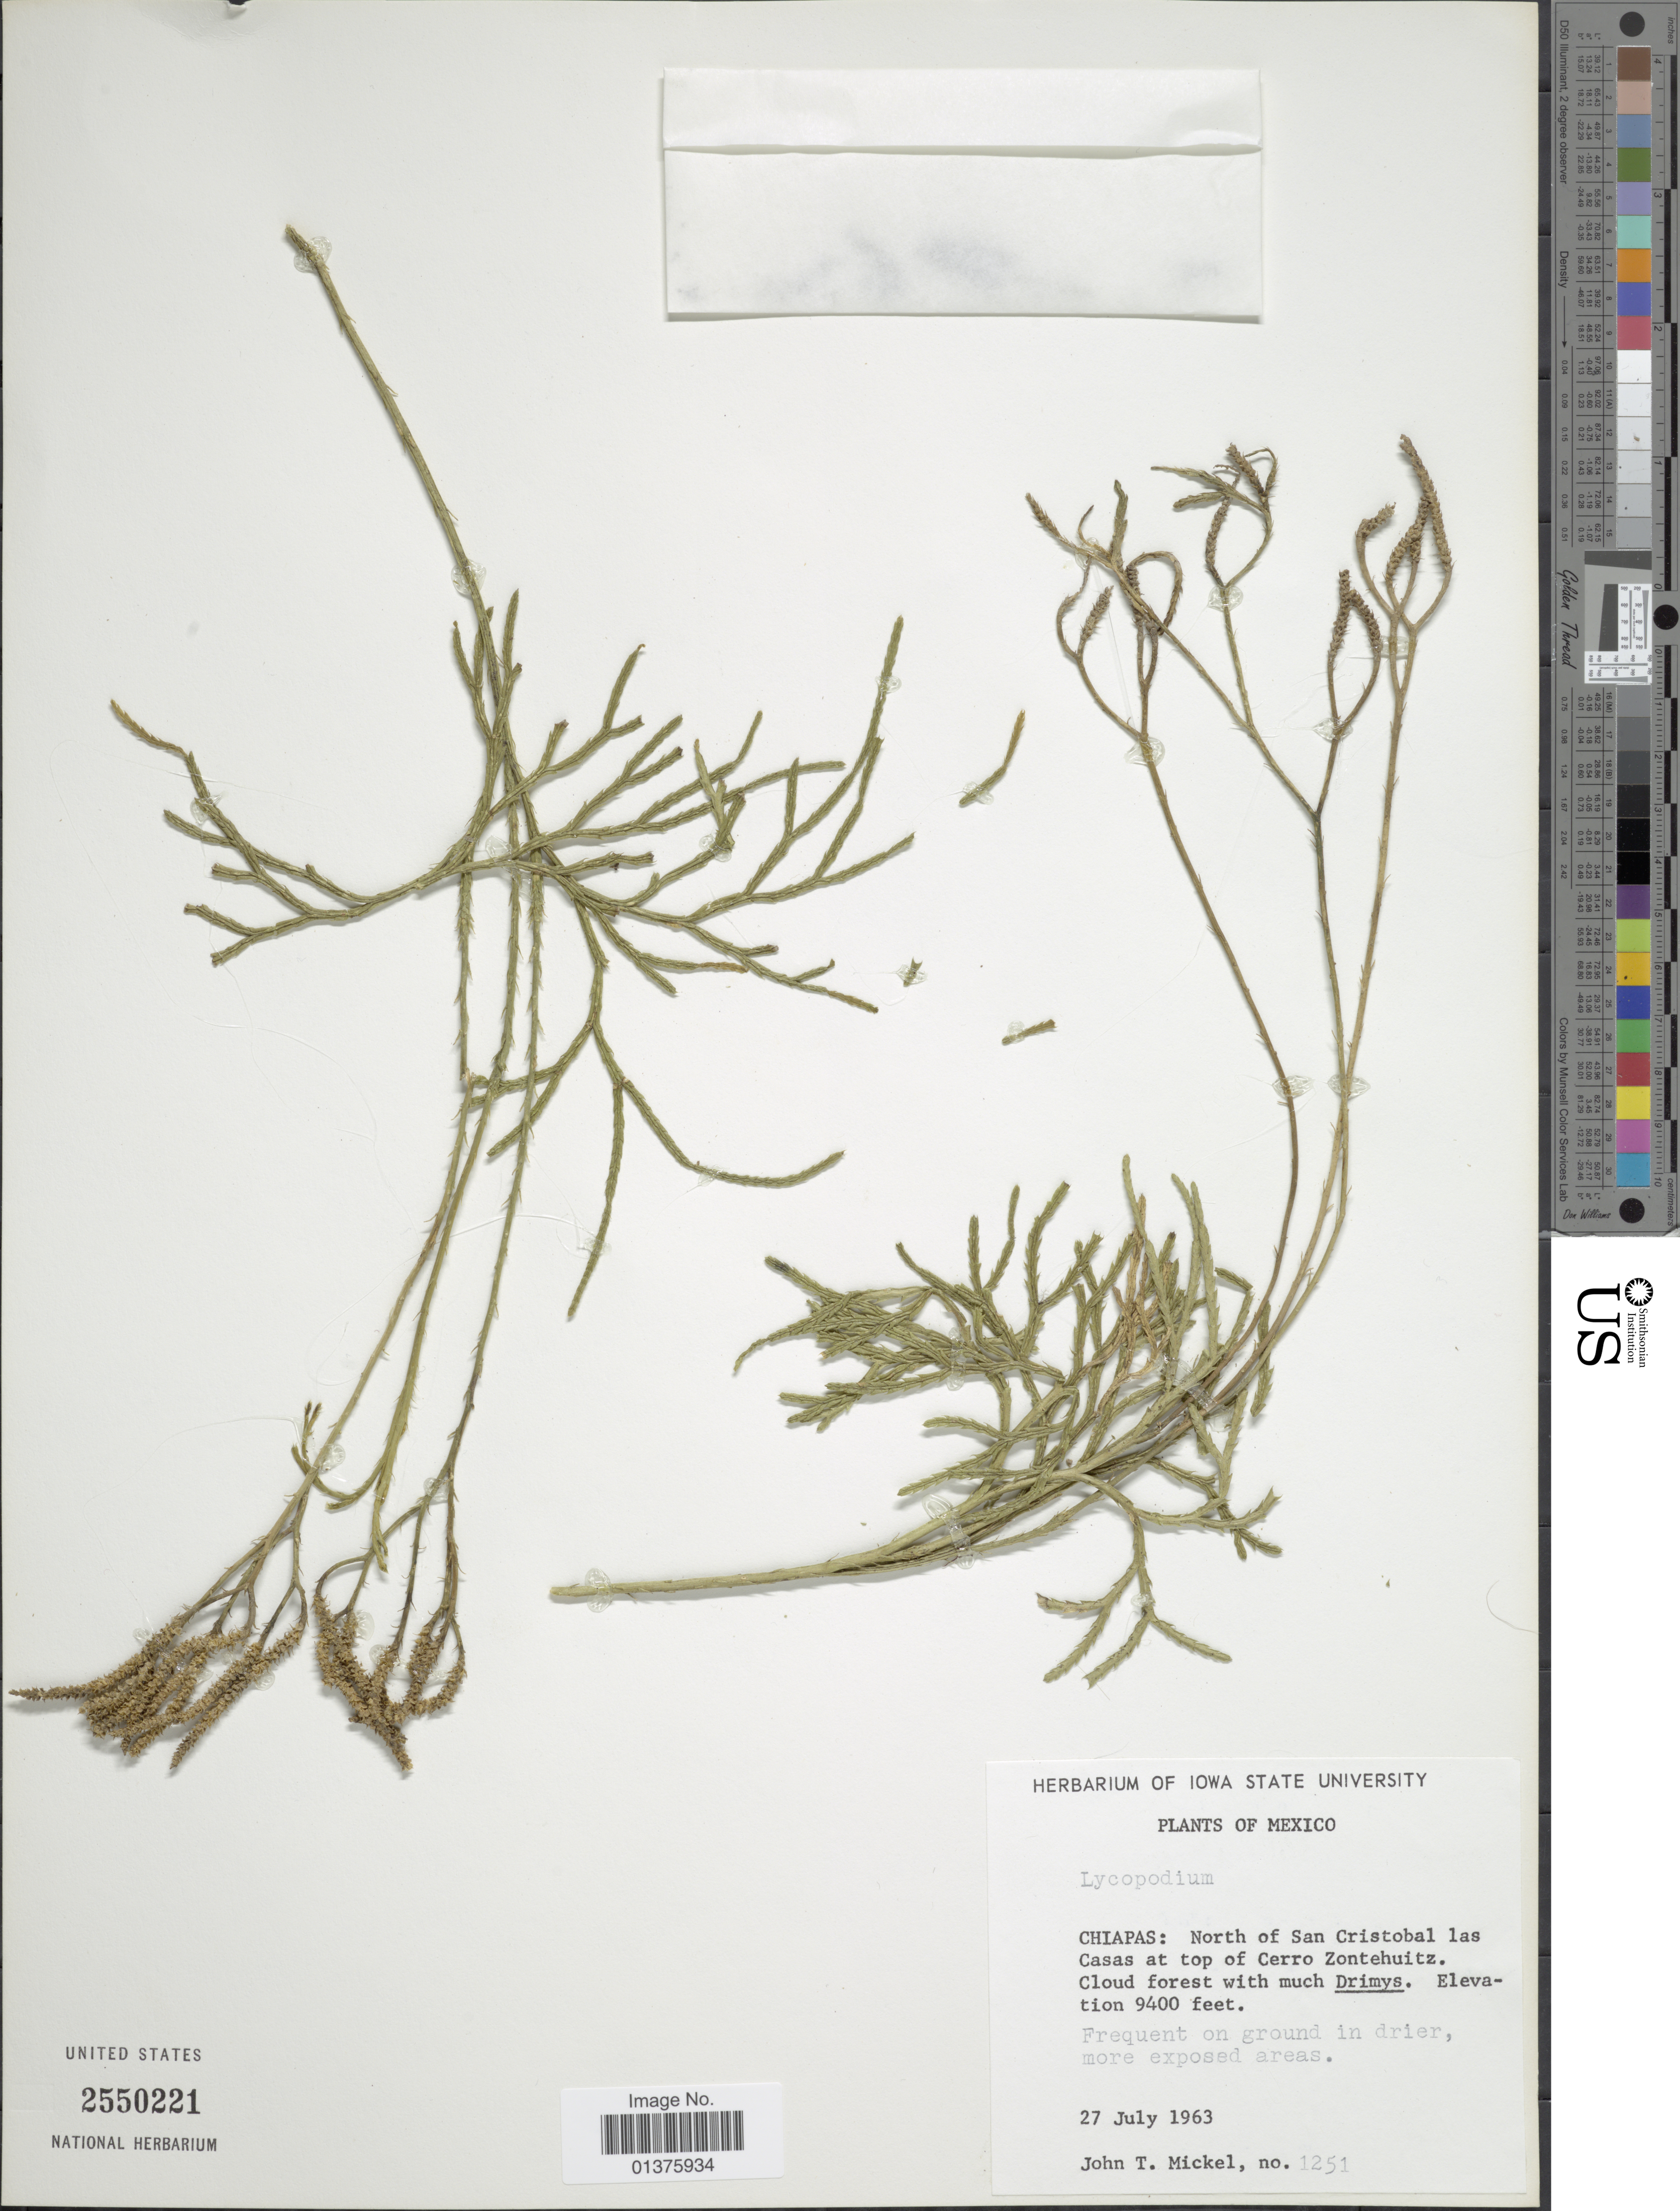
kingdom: Plantae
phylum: Tracheophyta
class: Lycopodiopsida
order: Lycopodiales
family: Lycopodiaceae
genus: Diphasiastrum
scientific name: Diphasiastrum thyoides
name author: (Humb. & Bonpl. ex Willd.) Holub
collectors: J. T. Mickel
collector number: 1251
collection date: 1963-07-27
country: Mexico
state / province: Chiapas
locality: North of San Cristobal las Casas at top of Cerro Zontehuitz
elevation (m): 2865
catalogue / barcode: US 2550221